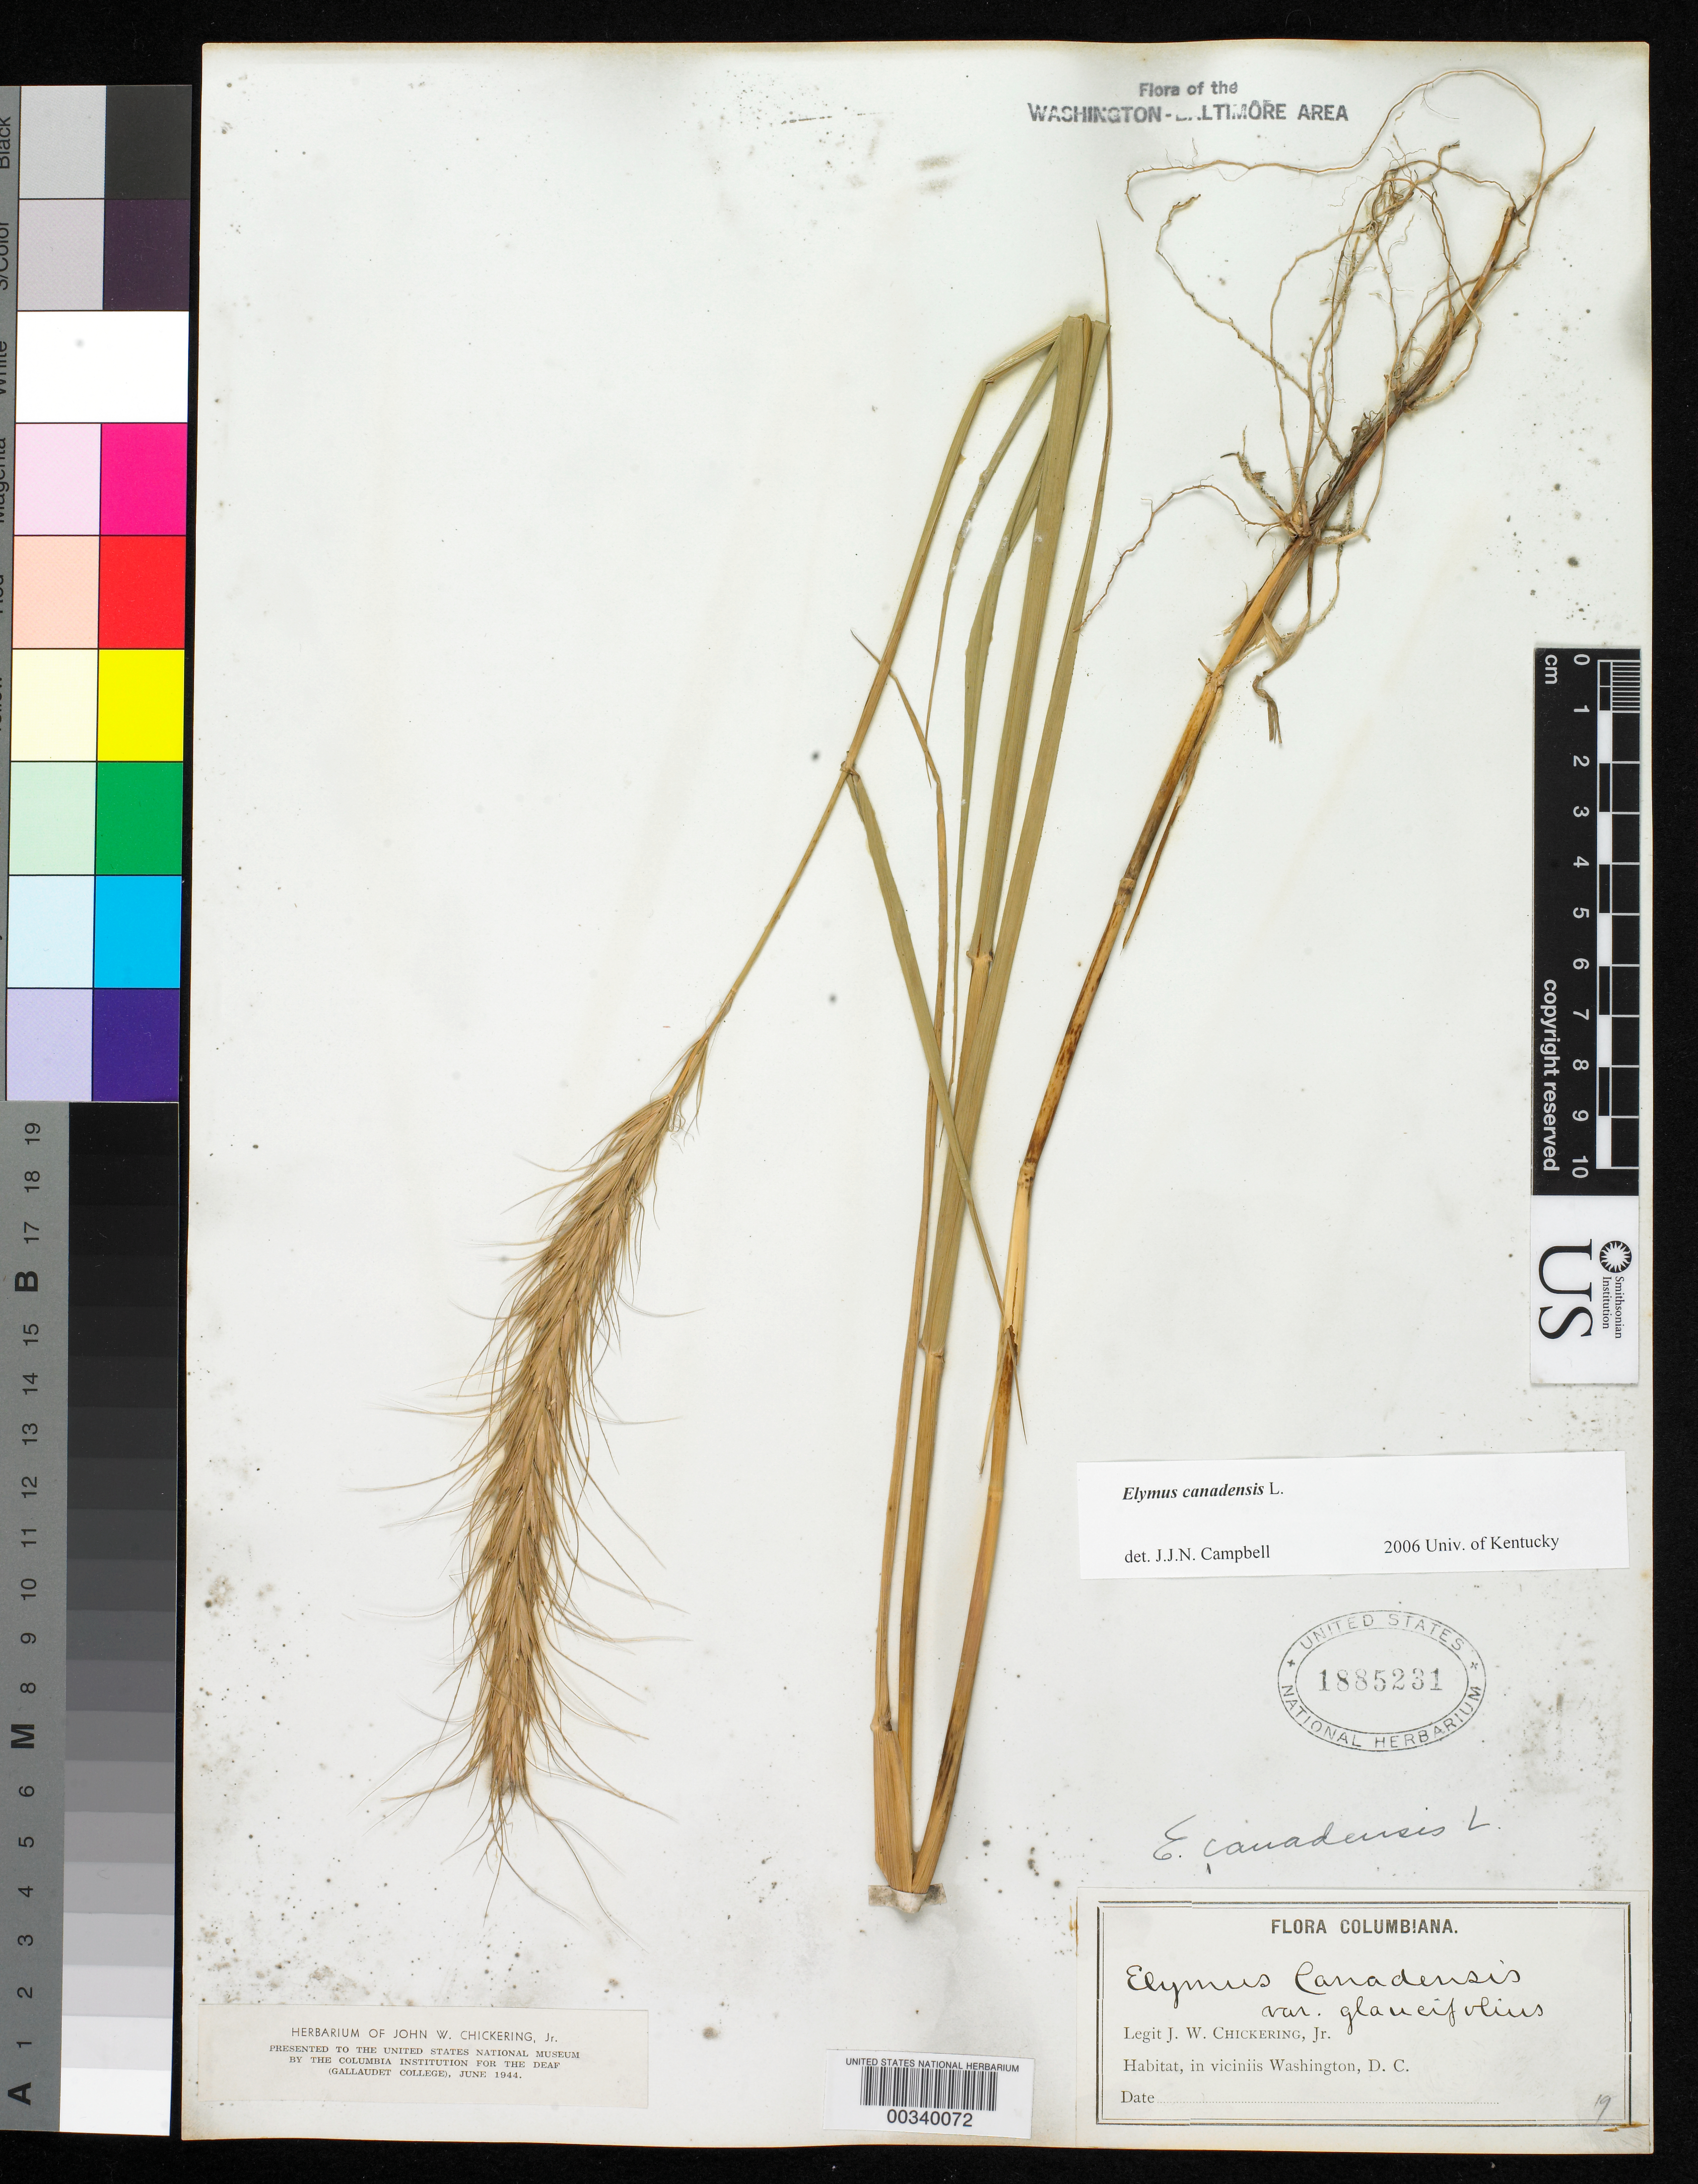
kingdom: Plantae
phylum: Tracheophyta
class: Liliopsida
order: Poales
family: Poaceae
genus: Elymus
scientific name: Elymus canadensis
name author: L.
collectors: J. W. Chickering Jr.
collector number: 19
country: United States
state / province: District of Columbia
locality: Washington DC area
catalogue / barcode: US 1885231